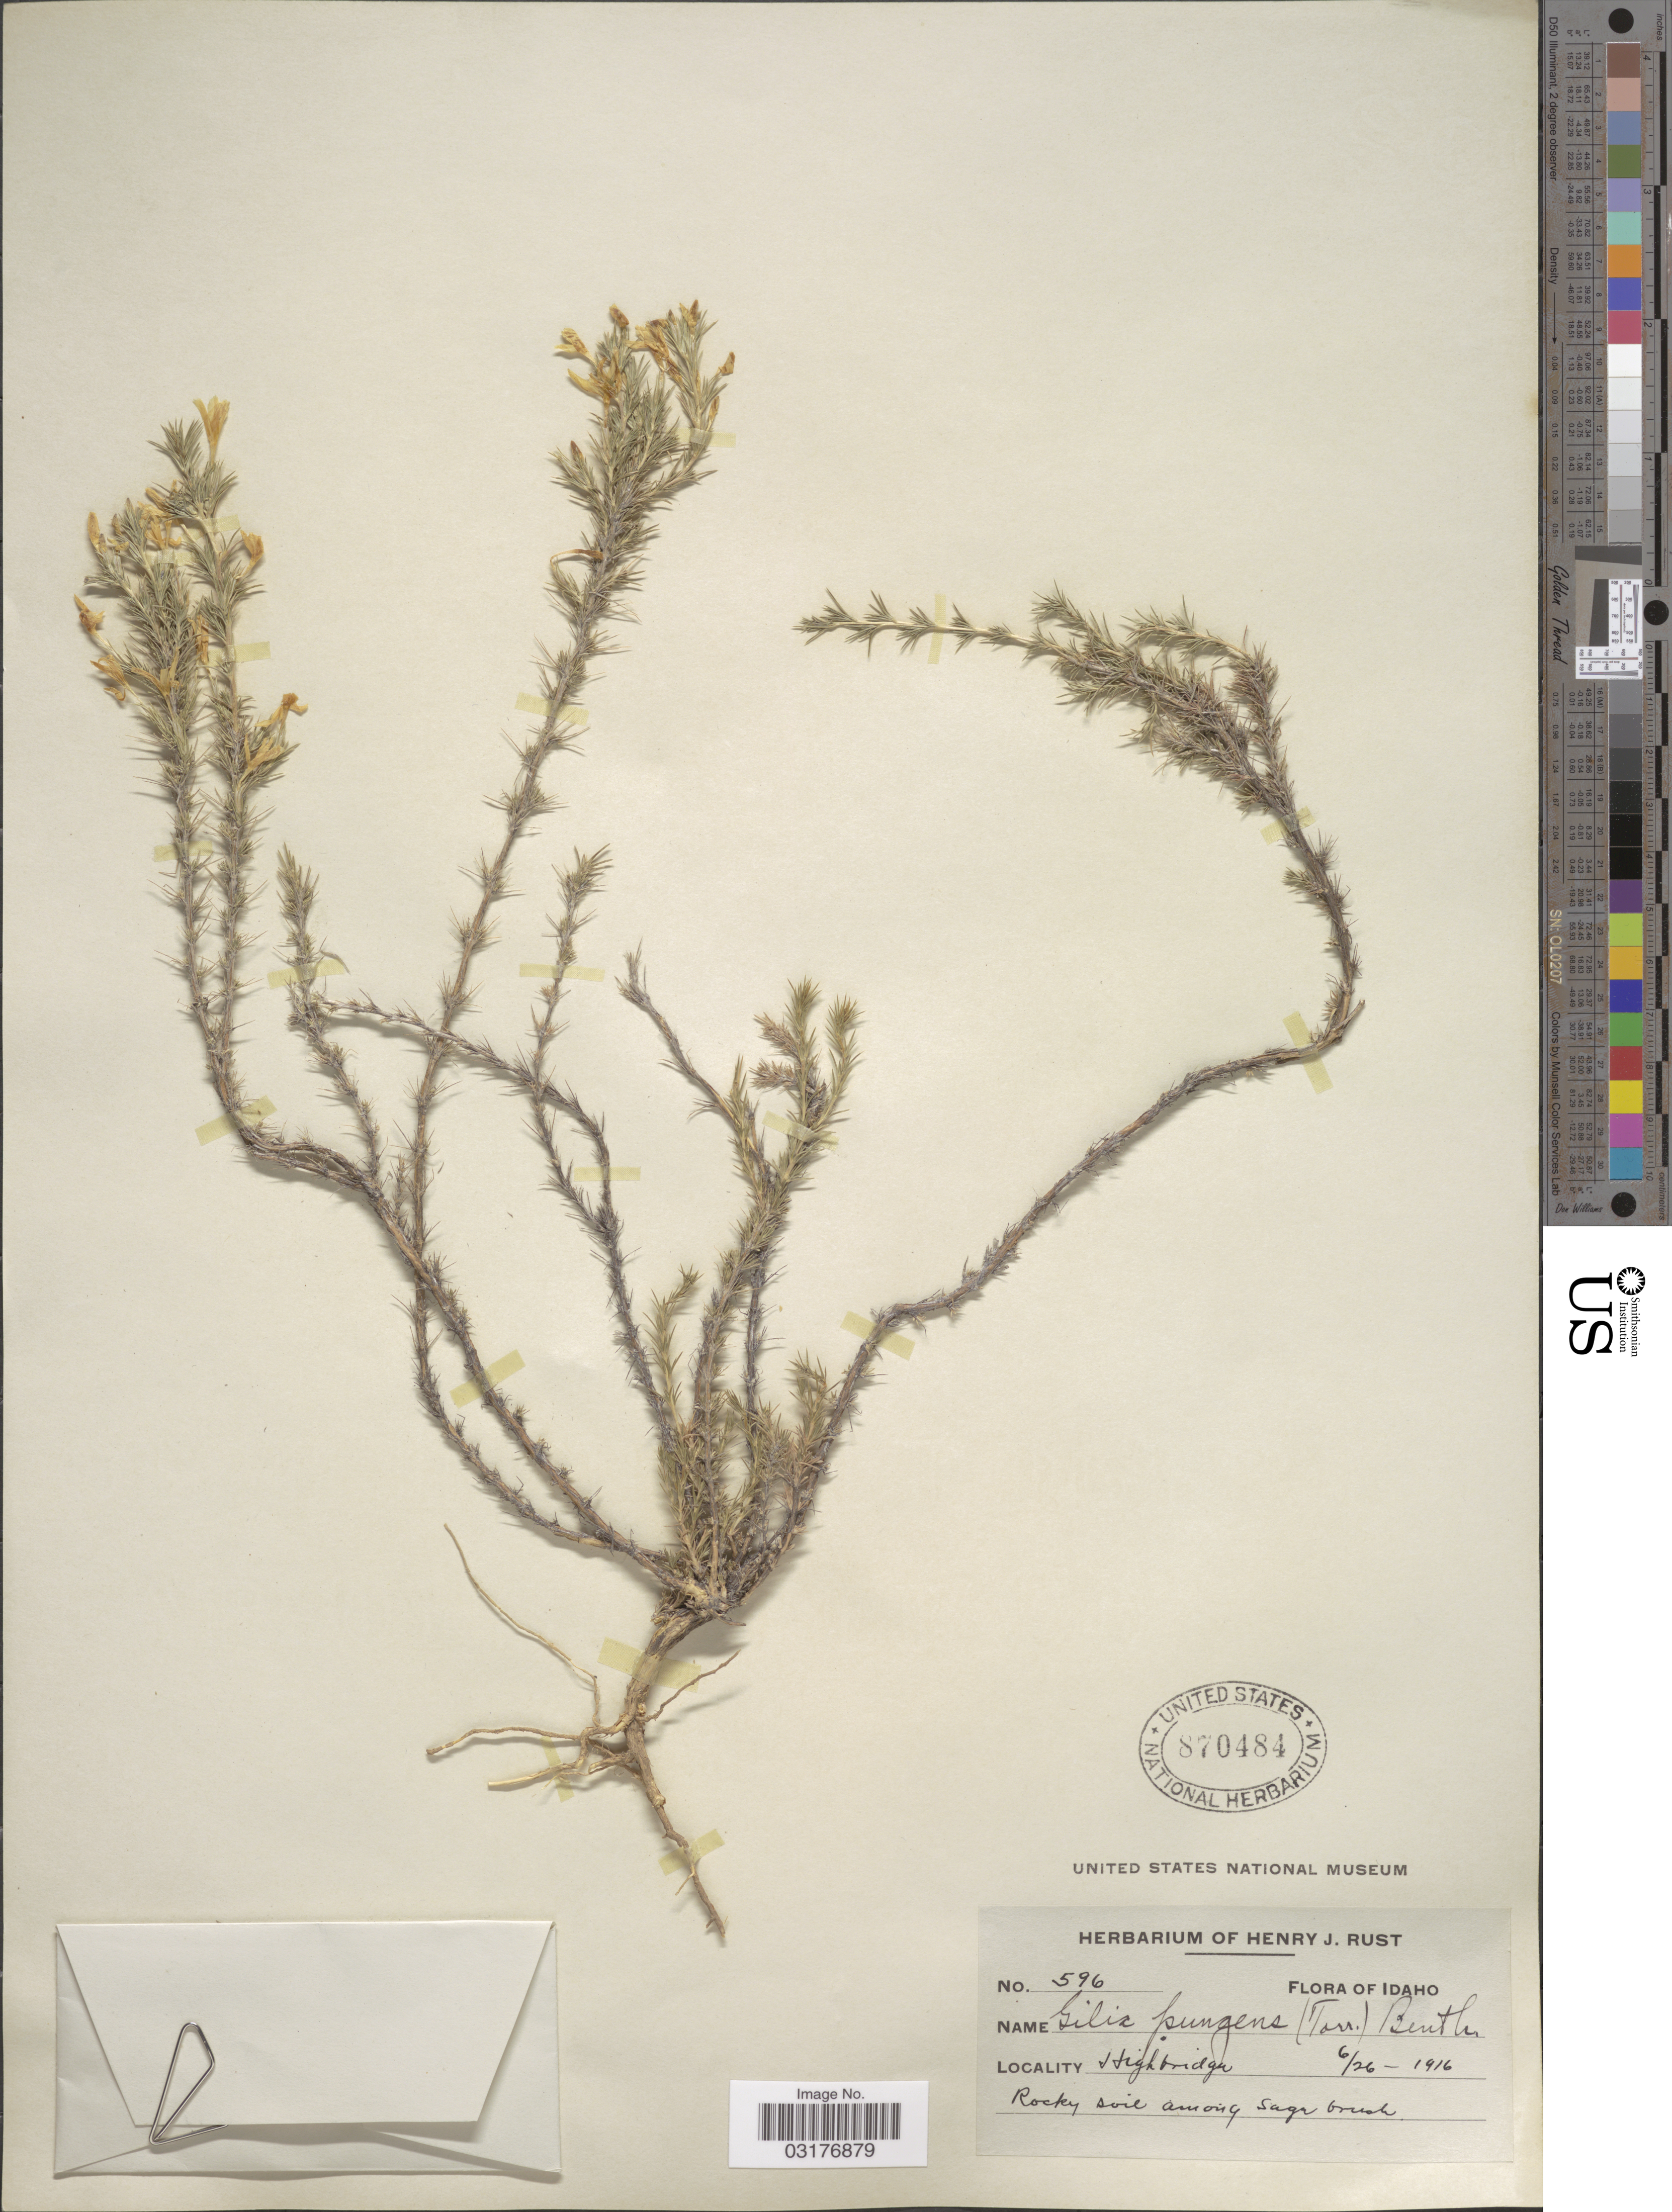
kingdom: Plantae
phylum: Tracheophyta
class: Magnoliopsida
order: Ericales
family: Polemoniaceae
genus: Linanthus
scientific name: Linanthus pungens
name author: (Torr.) J.M. Porter & L.A. Johnson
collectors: ex herb. Henry J. Rust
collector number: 596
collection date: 1916-06-26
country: United States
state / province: Idaho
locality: Highbridge.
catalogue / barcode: US 870484